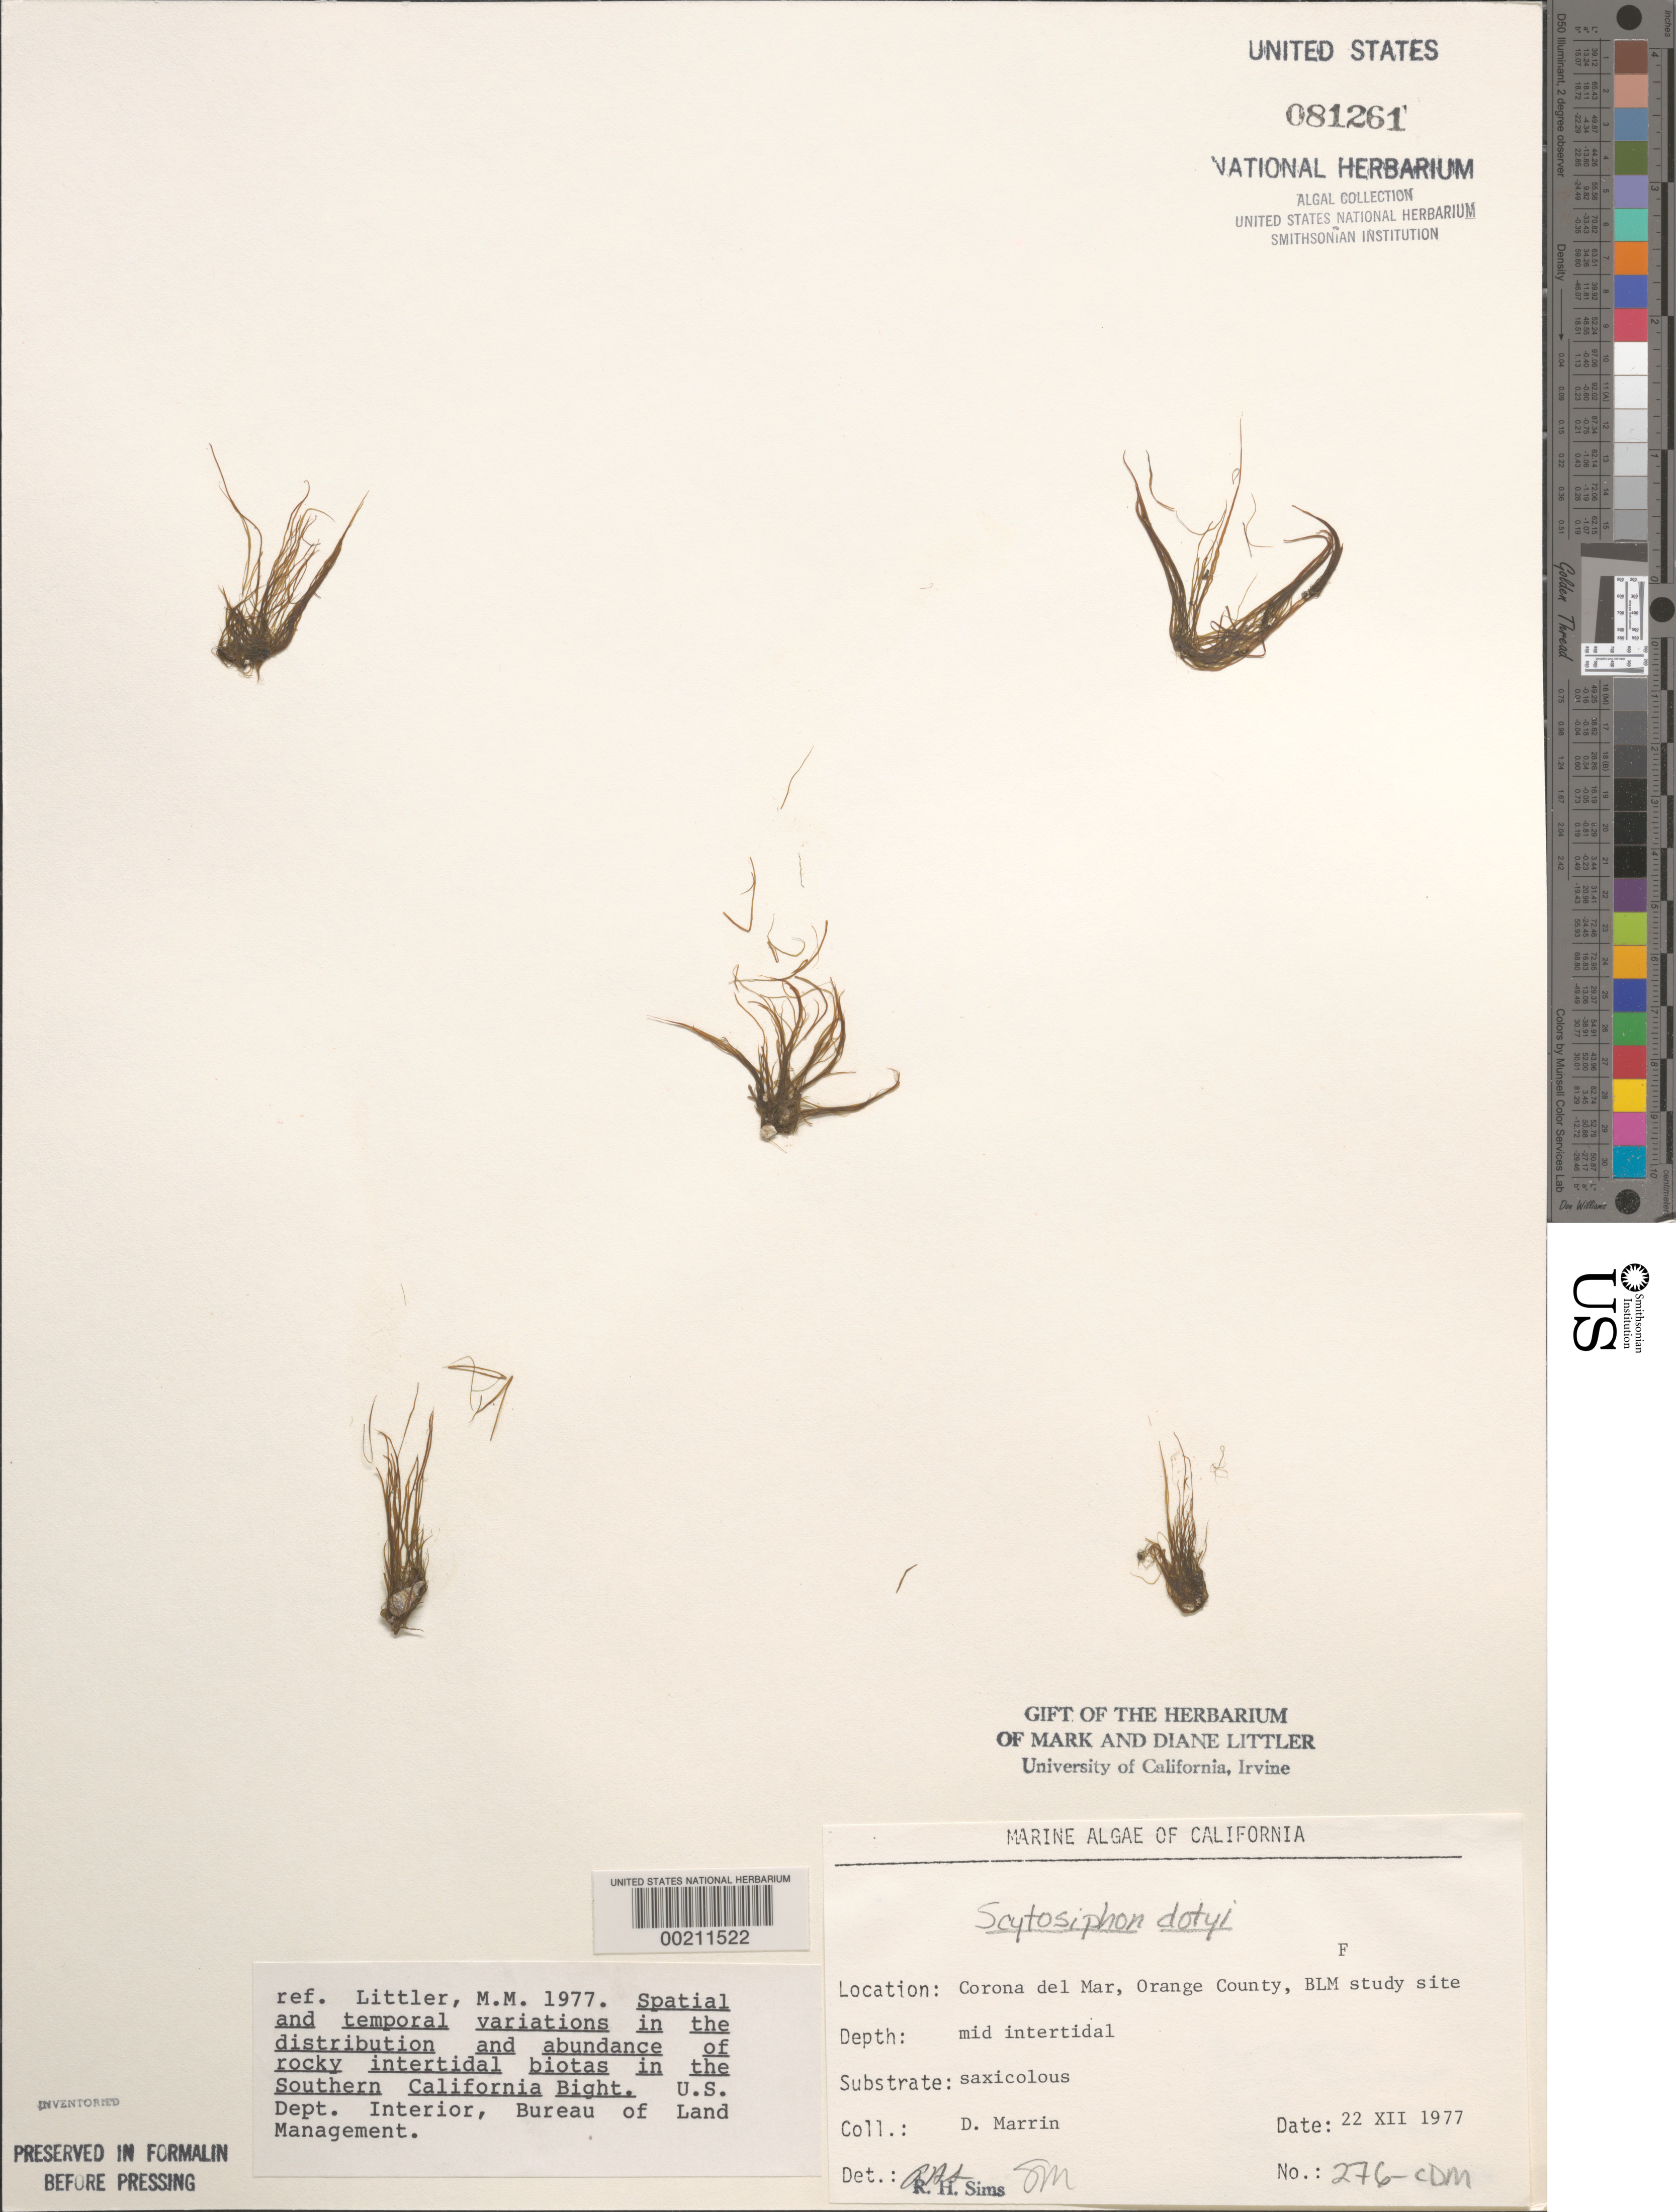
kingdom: Chromista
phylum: Ochrophyta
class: Phaeophyceae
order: Scytosiphonales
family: Scytosiphonaceae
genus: Scytosiphon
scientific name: Scytosiphon dotyi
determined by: Sims, Robert H.; Murray, S. N.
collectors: D. Marrin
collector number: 276-CDM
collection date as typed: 22 Dec 1977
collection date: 1977-12-22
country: United States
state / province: California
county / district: Orange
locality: Corona del Mar, mouth of Morning Canyon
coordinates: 33 35'14"N, 117 51'54"W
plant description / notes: BLM-SOCALBIGHT Rocky Intertidal Survey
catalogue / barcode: US 81261